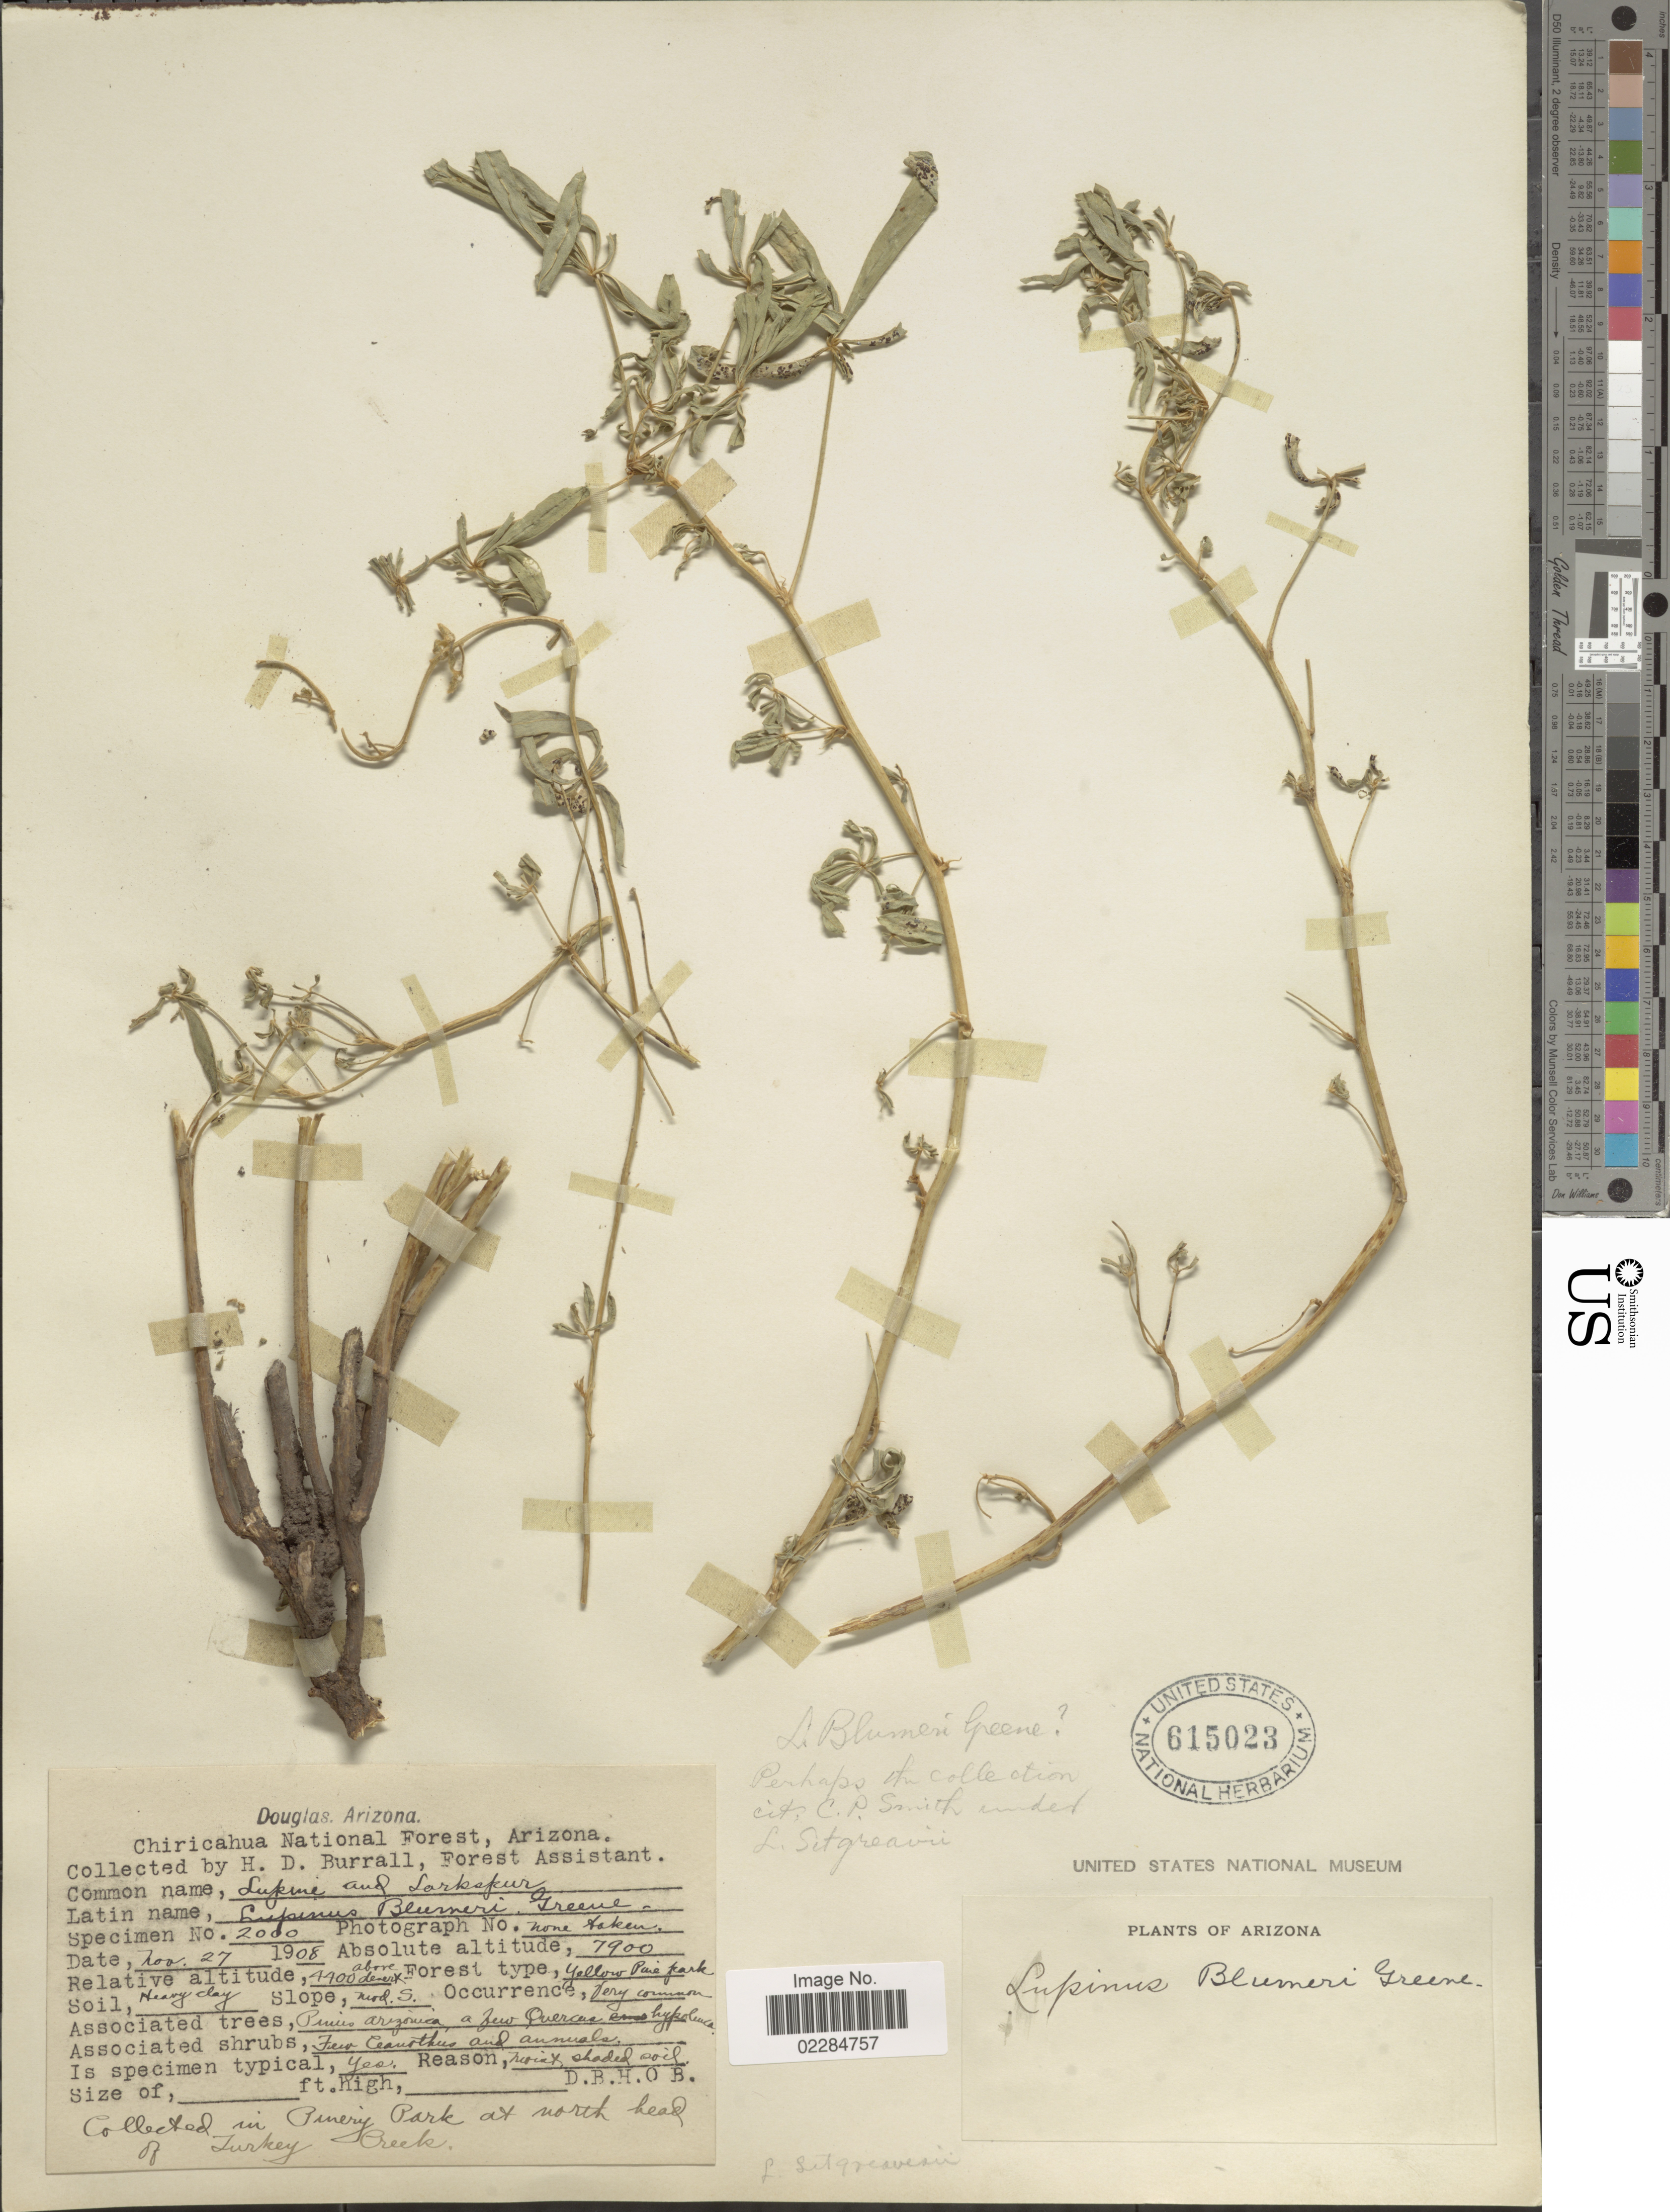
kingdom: Plantae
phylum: Tracheophyta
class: Magnoliopsida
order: Fabales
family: Fabaceae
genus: Lupinus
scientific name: Lupinus blumeri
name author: Greene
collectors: H. Burrall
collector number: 2000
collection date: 1908-11-27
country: United States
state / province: Arizona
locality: Douglas. Chiricahua National Forest. Pinery Park at north head of Turkey Creek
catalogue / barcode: US 615023